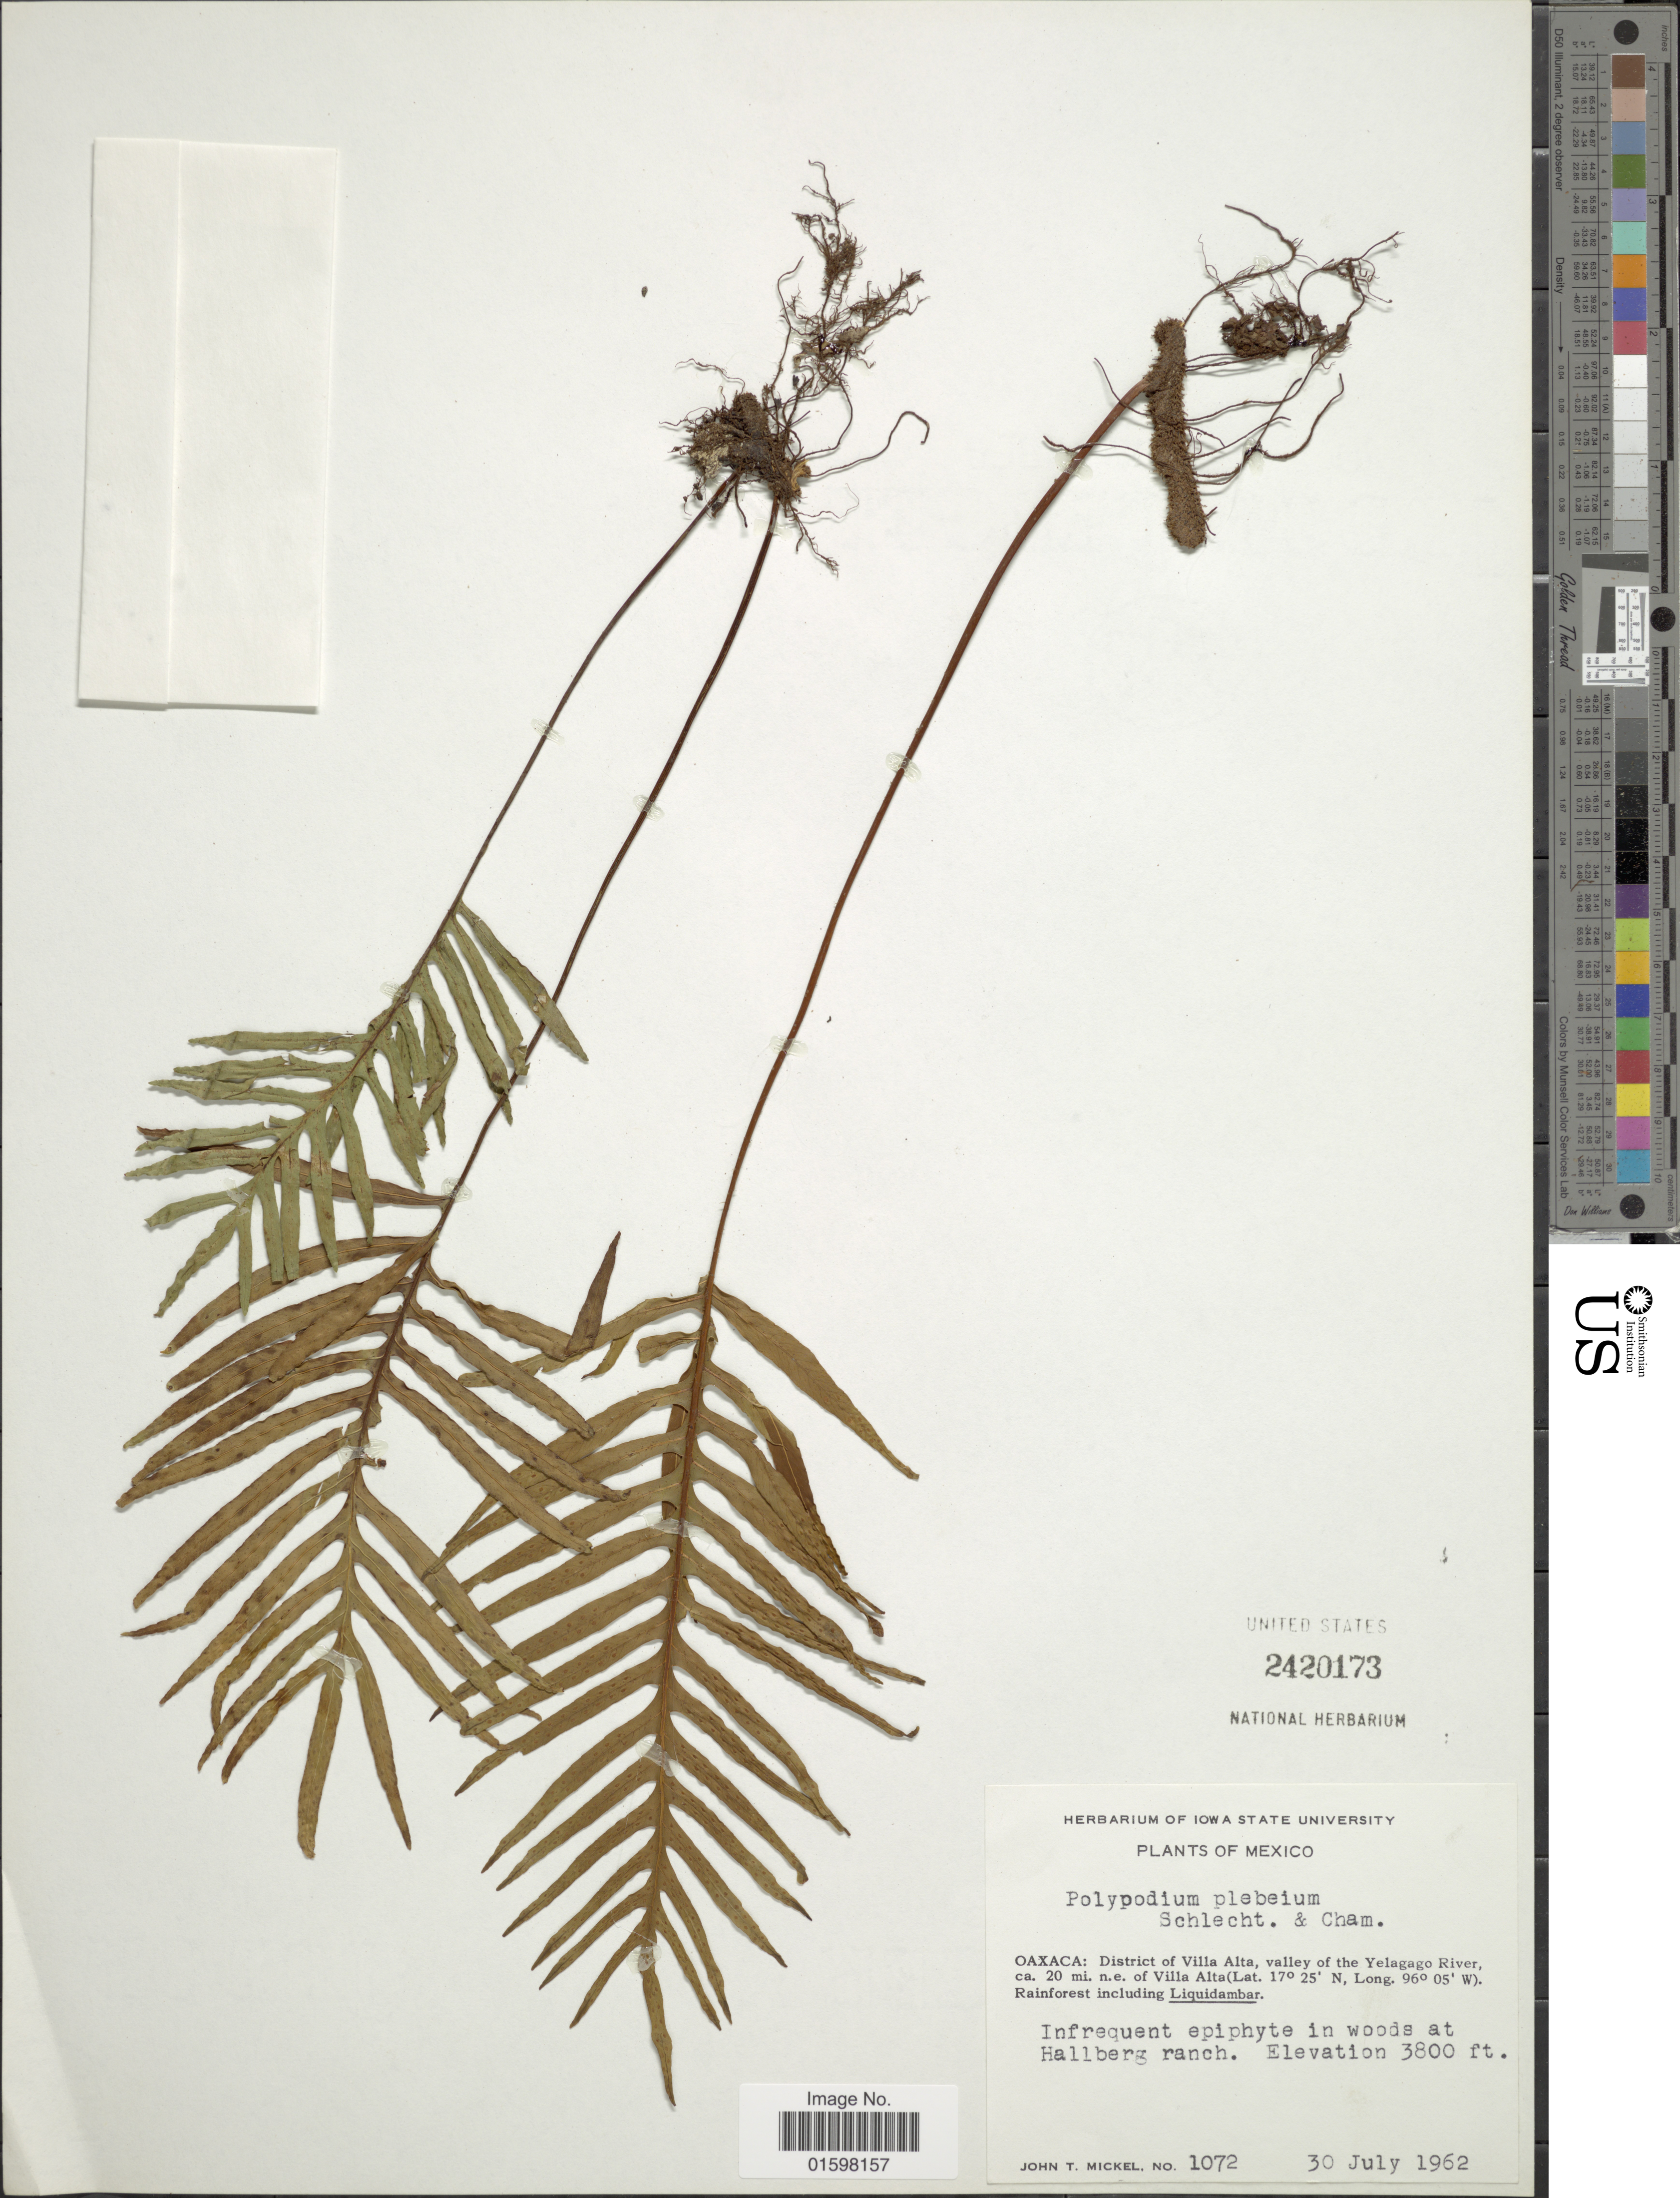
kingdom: Plantae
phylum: Tracheophyta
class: Polypodiopsida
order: Polypodiales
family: Polypodiaceae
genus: Pleopeltis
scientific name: Pleopeltis plebeia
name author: (Schltdl. ex Cham.) A.R. Sm. & Tejero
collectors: J. T. Mickel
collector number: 1072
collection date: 1962-07-30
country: Mexico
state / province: Oaxaca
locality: Oaxaca: District of Villa Alta, avlley of the Yelagago River, 20 mi. n.e. of Villa Alta, in woods at Hallberg ranch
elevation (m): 1158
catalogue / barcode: US 2420173